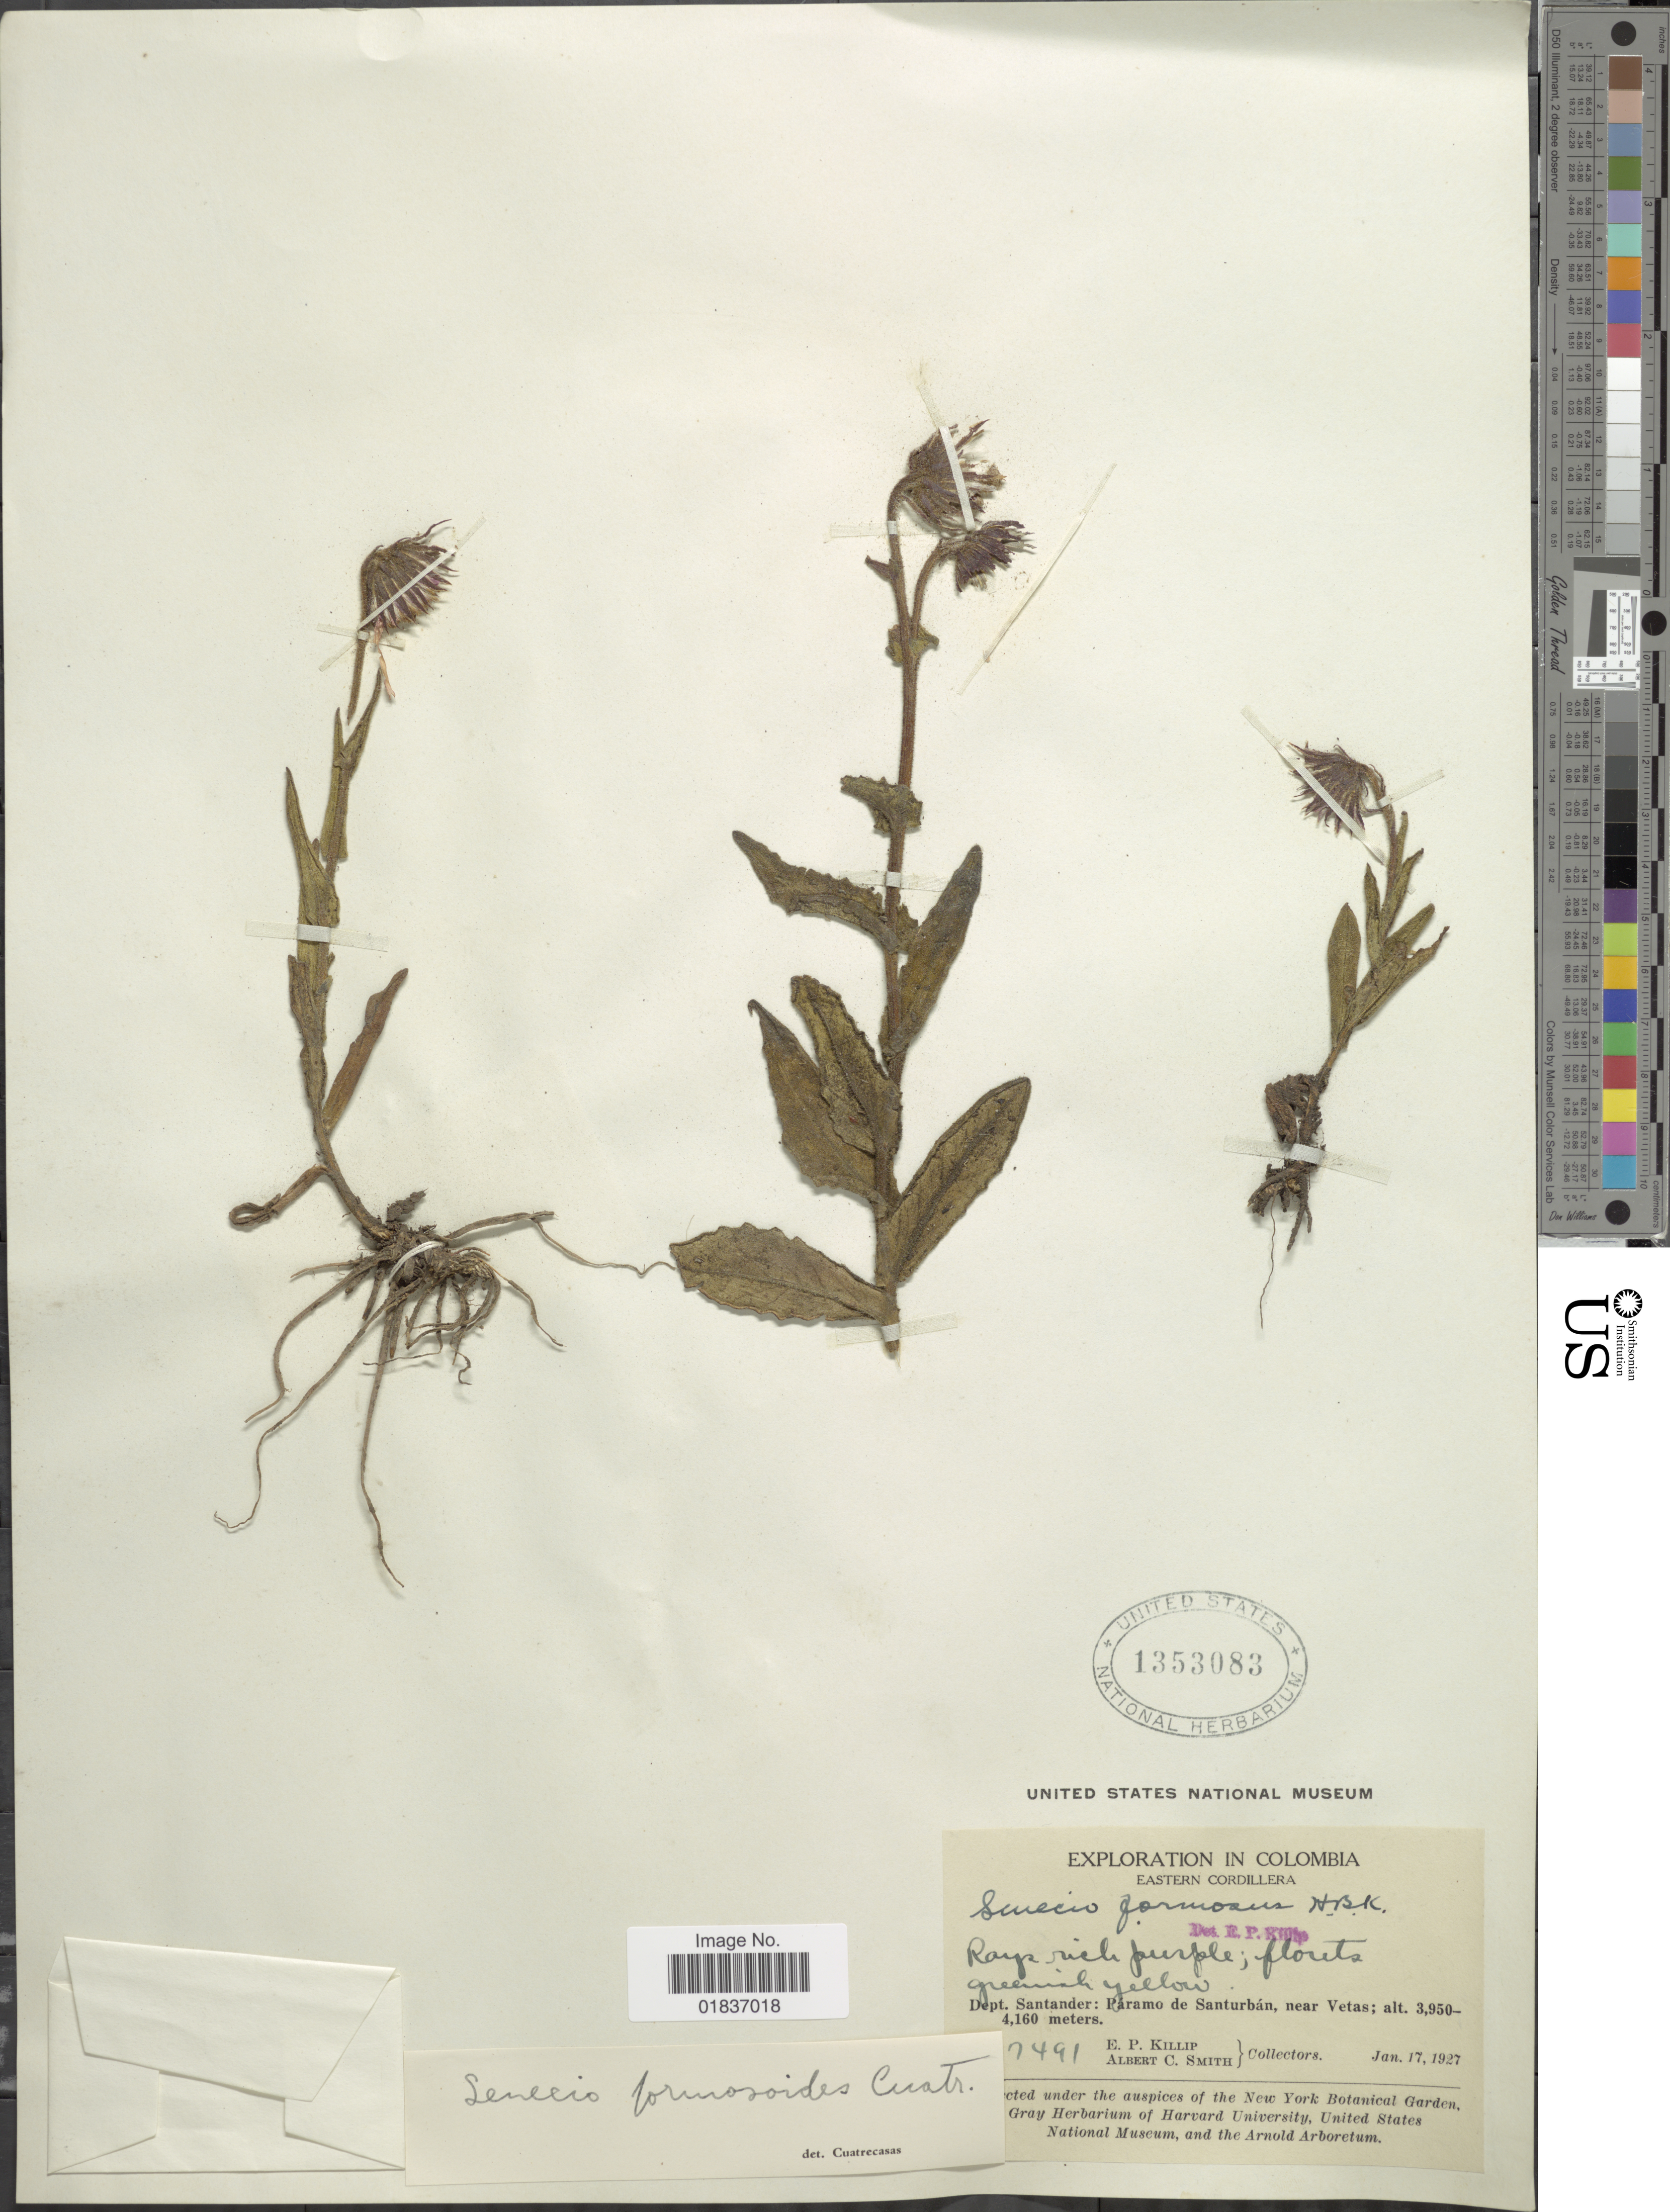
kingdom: Plantae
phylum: Tracheophyta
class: Magnoliopsida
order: Asterales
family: Asteraceae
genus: Senecio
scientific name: Senecio formosoides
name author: Cuatrec.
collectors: E. P. Killip & A. C. Smith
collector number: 7491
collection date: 1927-01-17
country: Colombia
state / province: Santander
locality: Dept. Santander: Paramo de Santurban, near Vetas; Eastern Cordillera.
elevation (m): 3950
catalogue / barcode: US 1353083